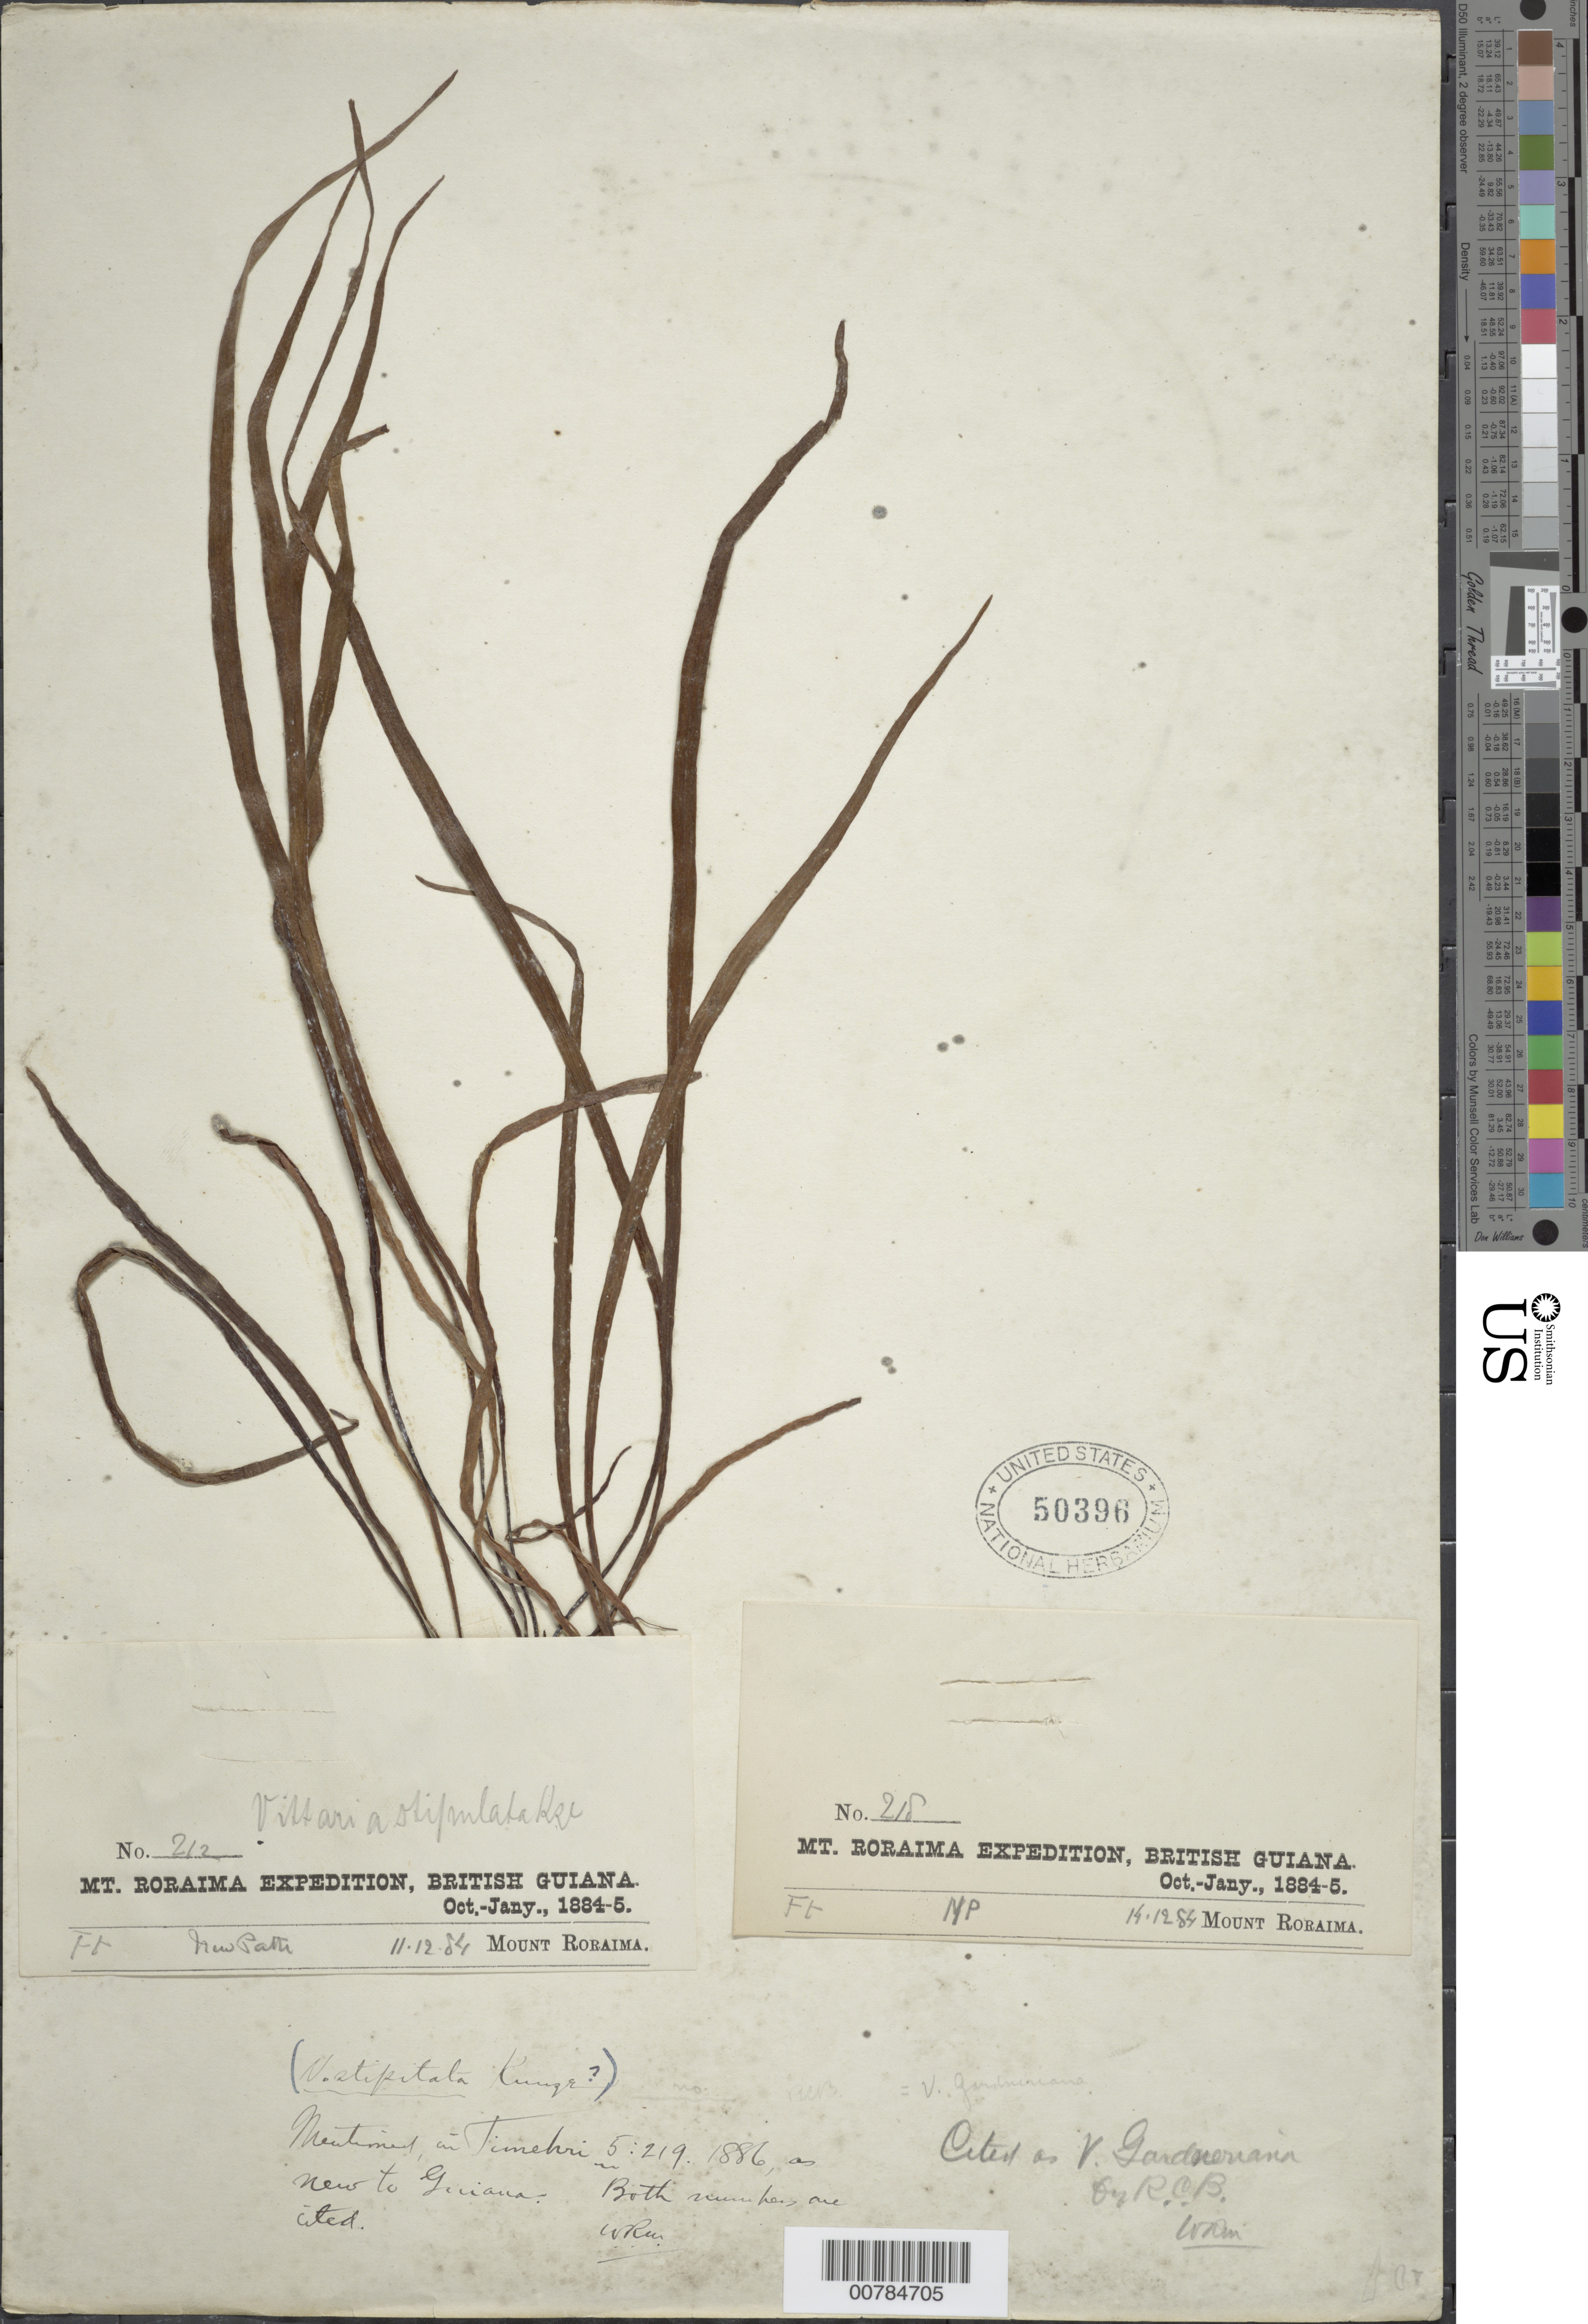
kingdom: Plantae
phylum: Tracheophyta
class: Polypodiopsida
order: Polypodiales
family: Pteridaceae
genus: Vittaria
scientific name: Vittaria stipitata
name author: Kunze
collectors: E. F. im Thurn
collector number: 212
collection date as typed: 11 December 1884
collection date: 1884-12-11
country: Guyana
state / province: Cuyuni-Mazaruni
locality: Mt. Roraima, new path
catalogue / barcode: US 50396